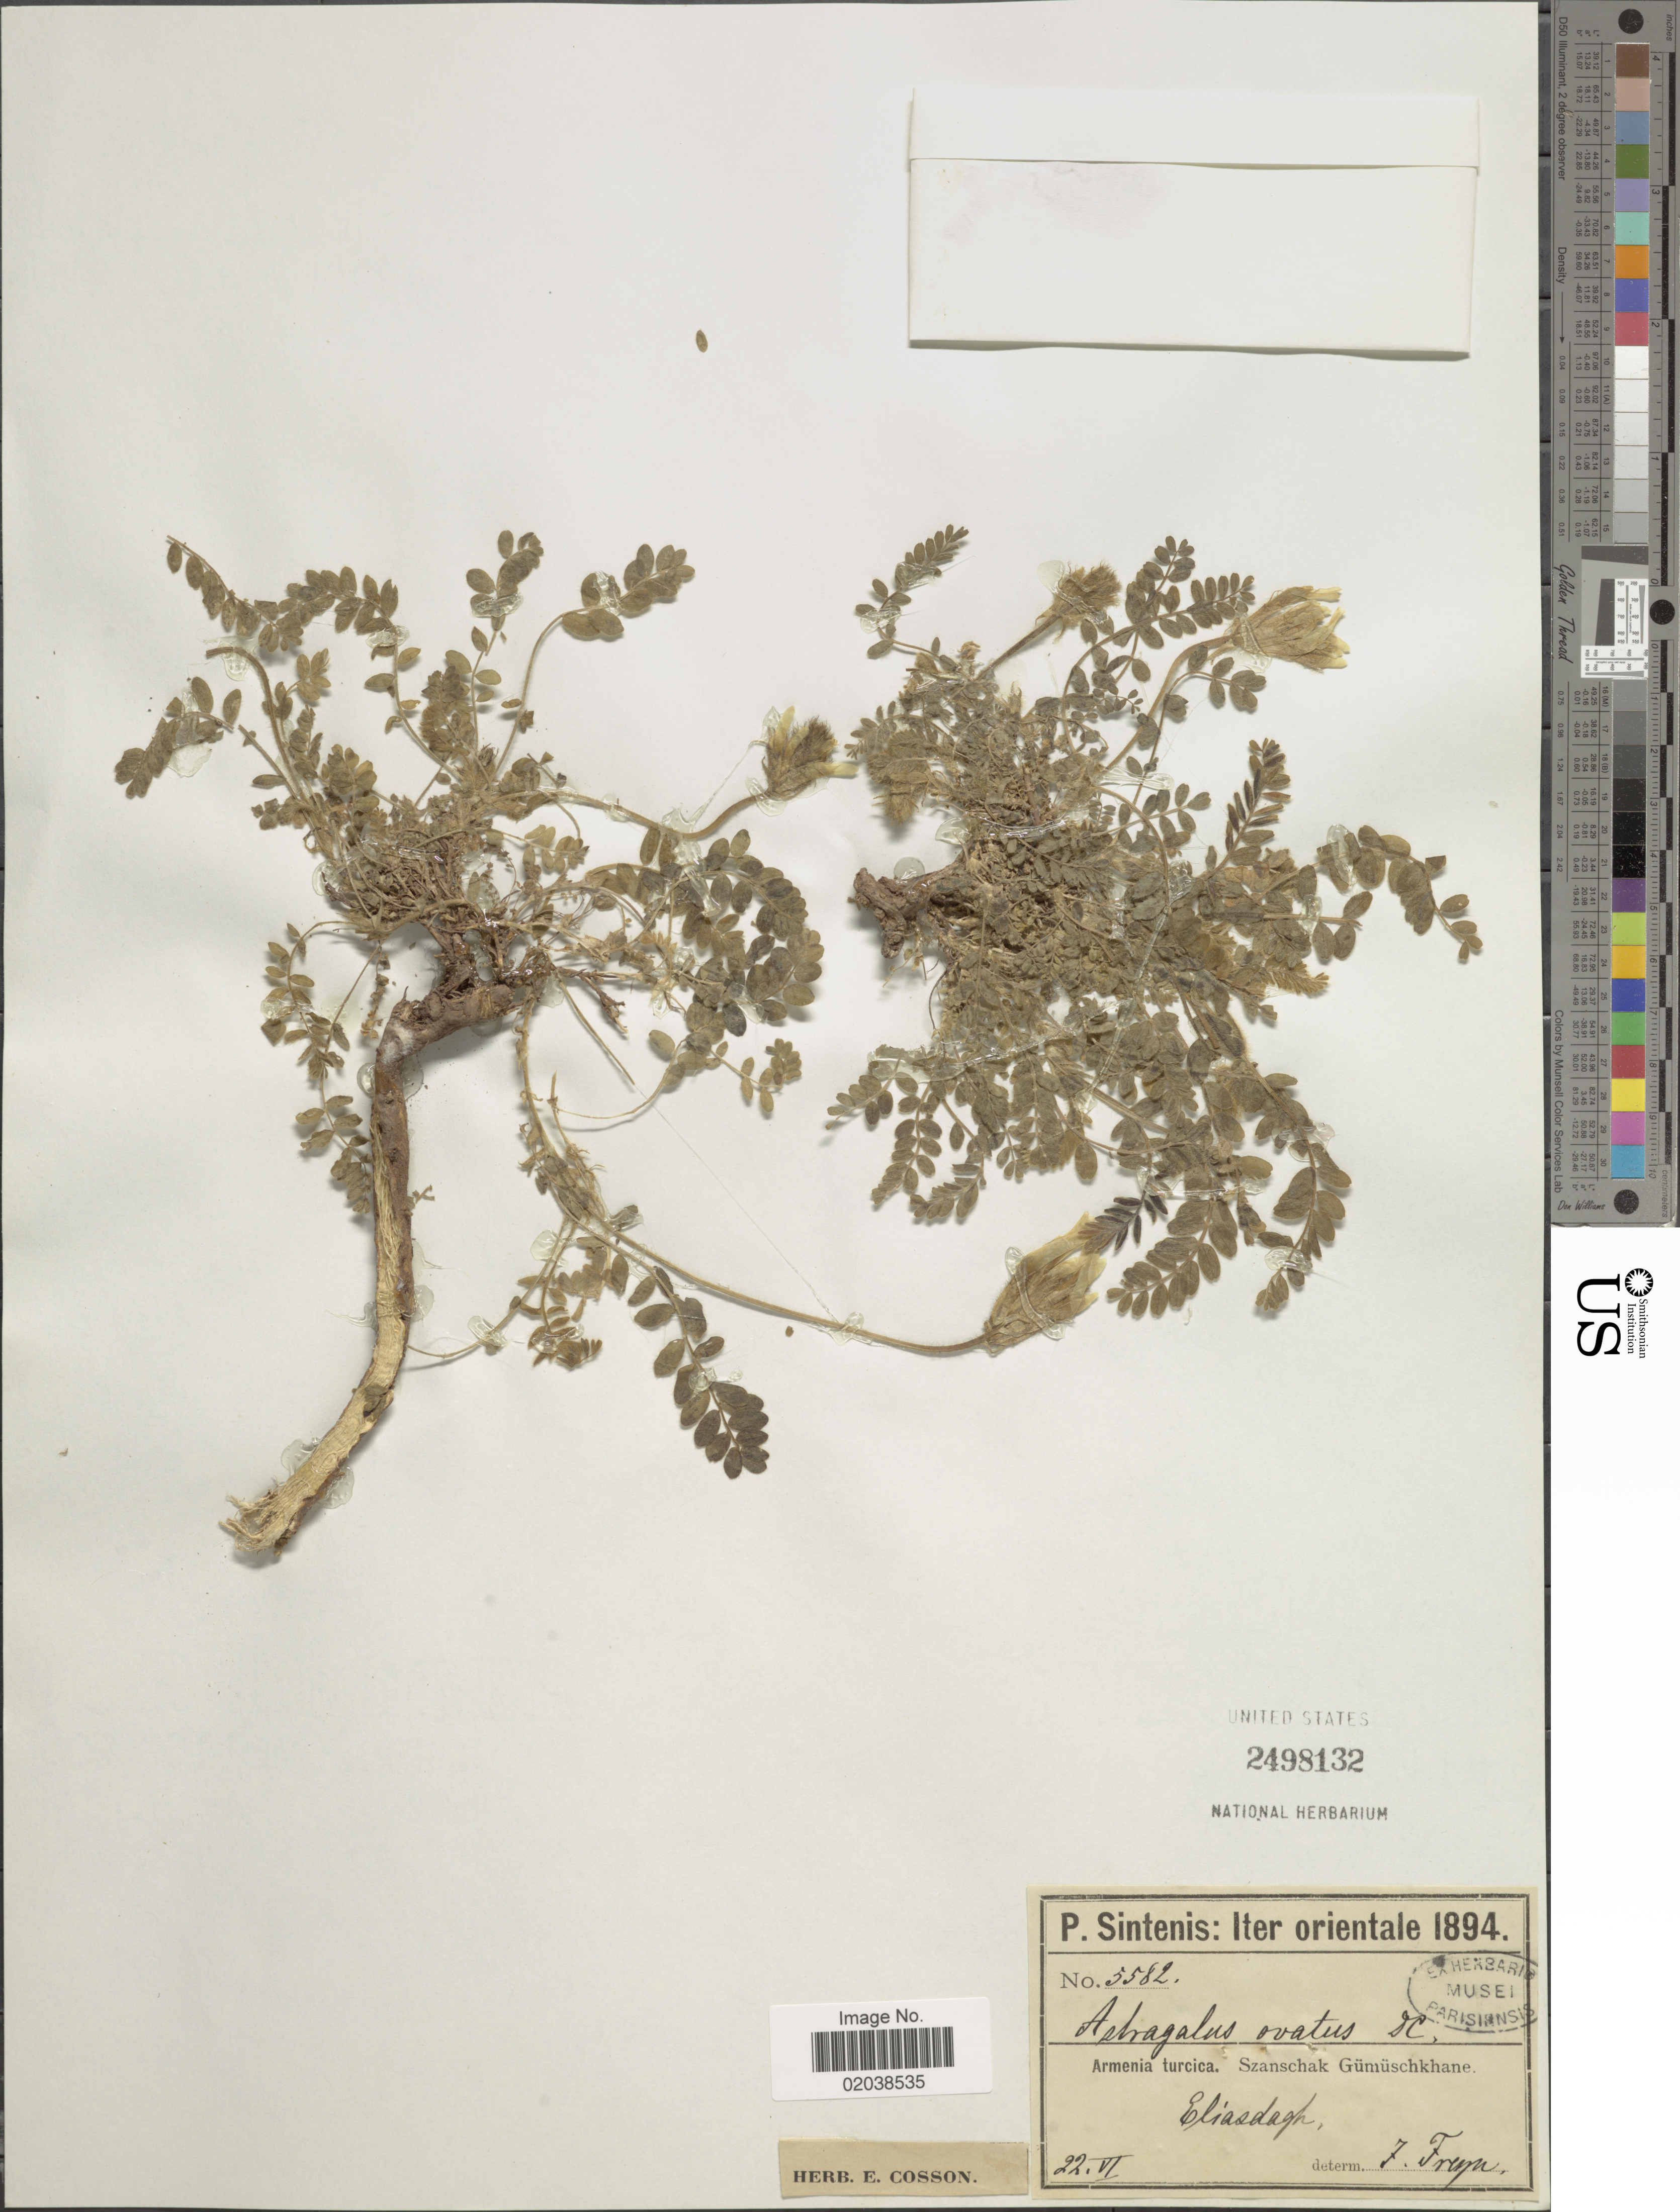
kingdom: Plantae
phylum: Tracheophyta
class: Magnoliopsida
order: Fabales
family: Fabaceae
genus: Astragalus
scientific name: Astragalus ovatus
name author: DC.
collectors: P. Sintenis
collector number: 5582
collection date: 1894-06-22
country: Armenia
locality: Orientale. Armenia turcica. Szanschak Gumuschkhane. Eliasdagh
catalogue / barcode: US 2498132